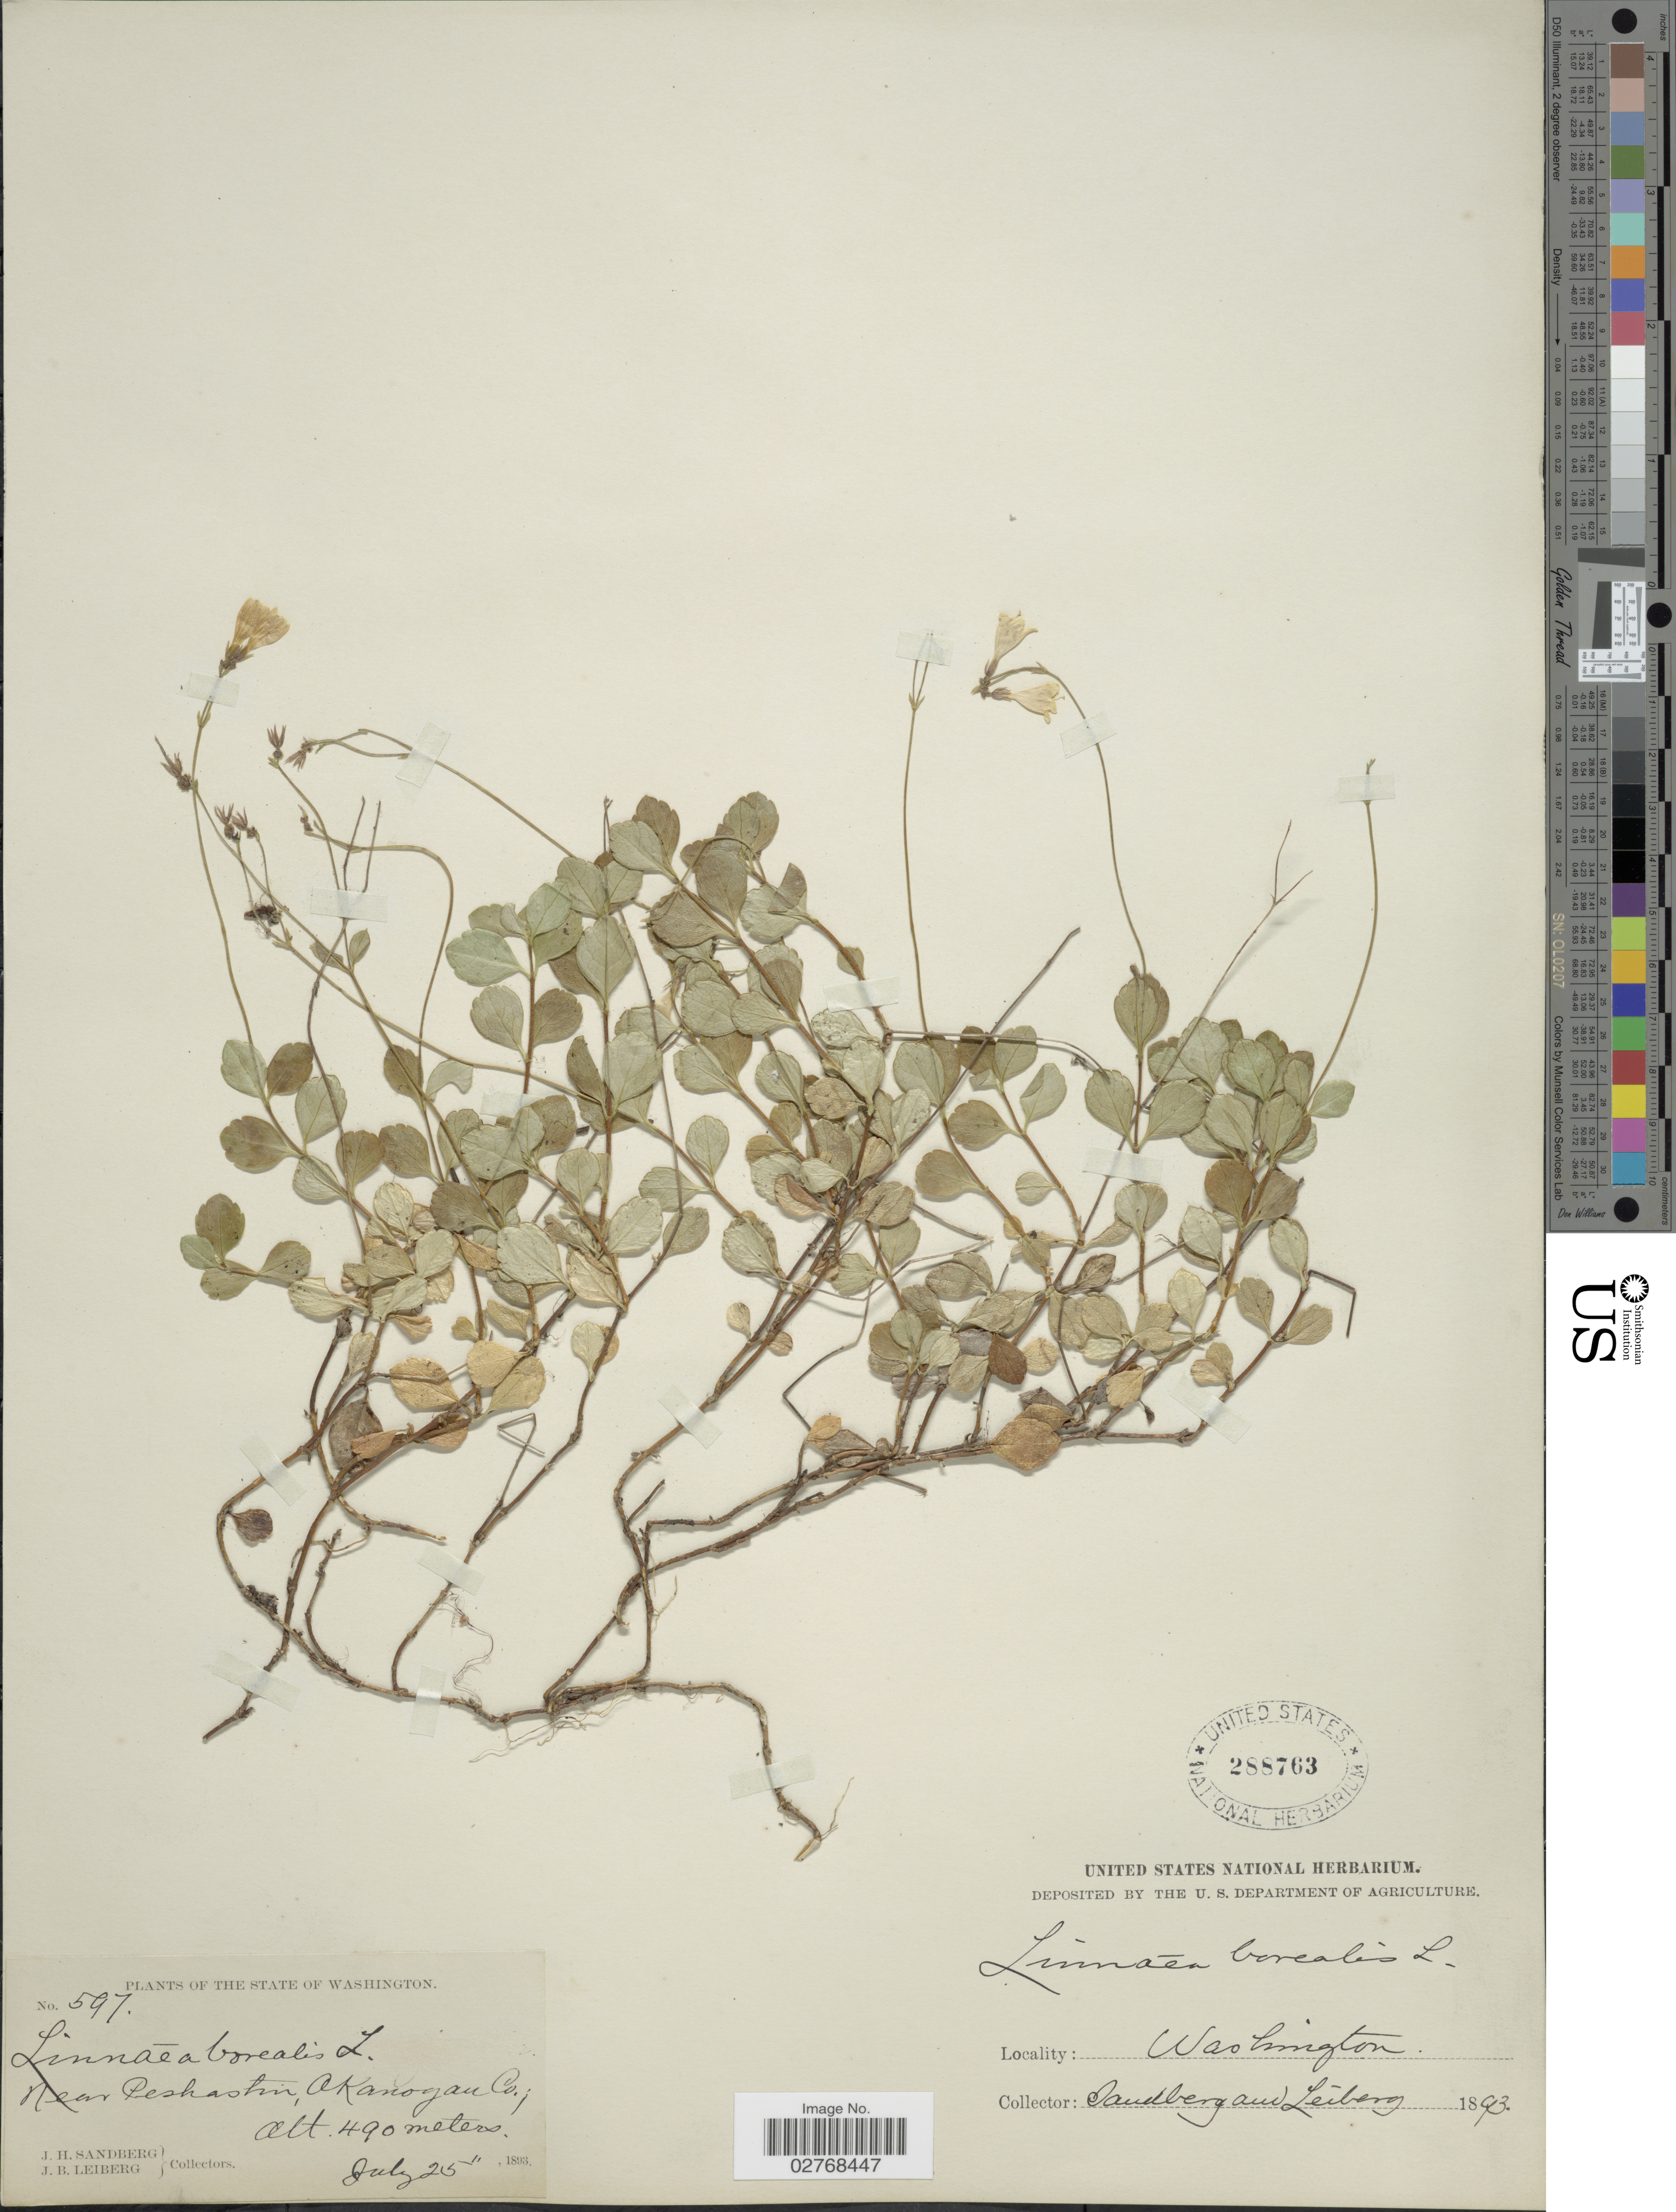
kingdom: Plantae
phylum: Tracheophyta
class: Magnoliopsida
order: Dipsacales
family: Caprifoliaceae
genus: Linnaea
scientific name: Linnaea borealis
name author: L.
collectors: J. H. Sandberg & J. B. Leiberg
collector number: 597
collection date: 1893-07-25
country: United States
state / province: Washington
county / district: Okanogan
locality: Near Peshastin, Akanogan Co.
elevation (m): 490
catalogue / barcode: US 288763